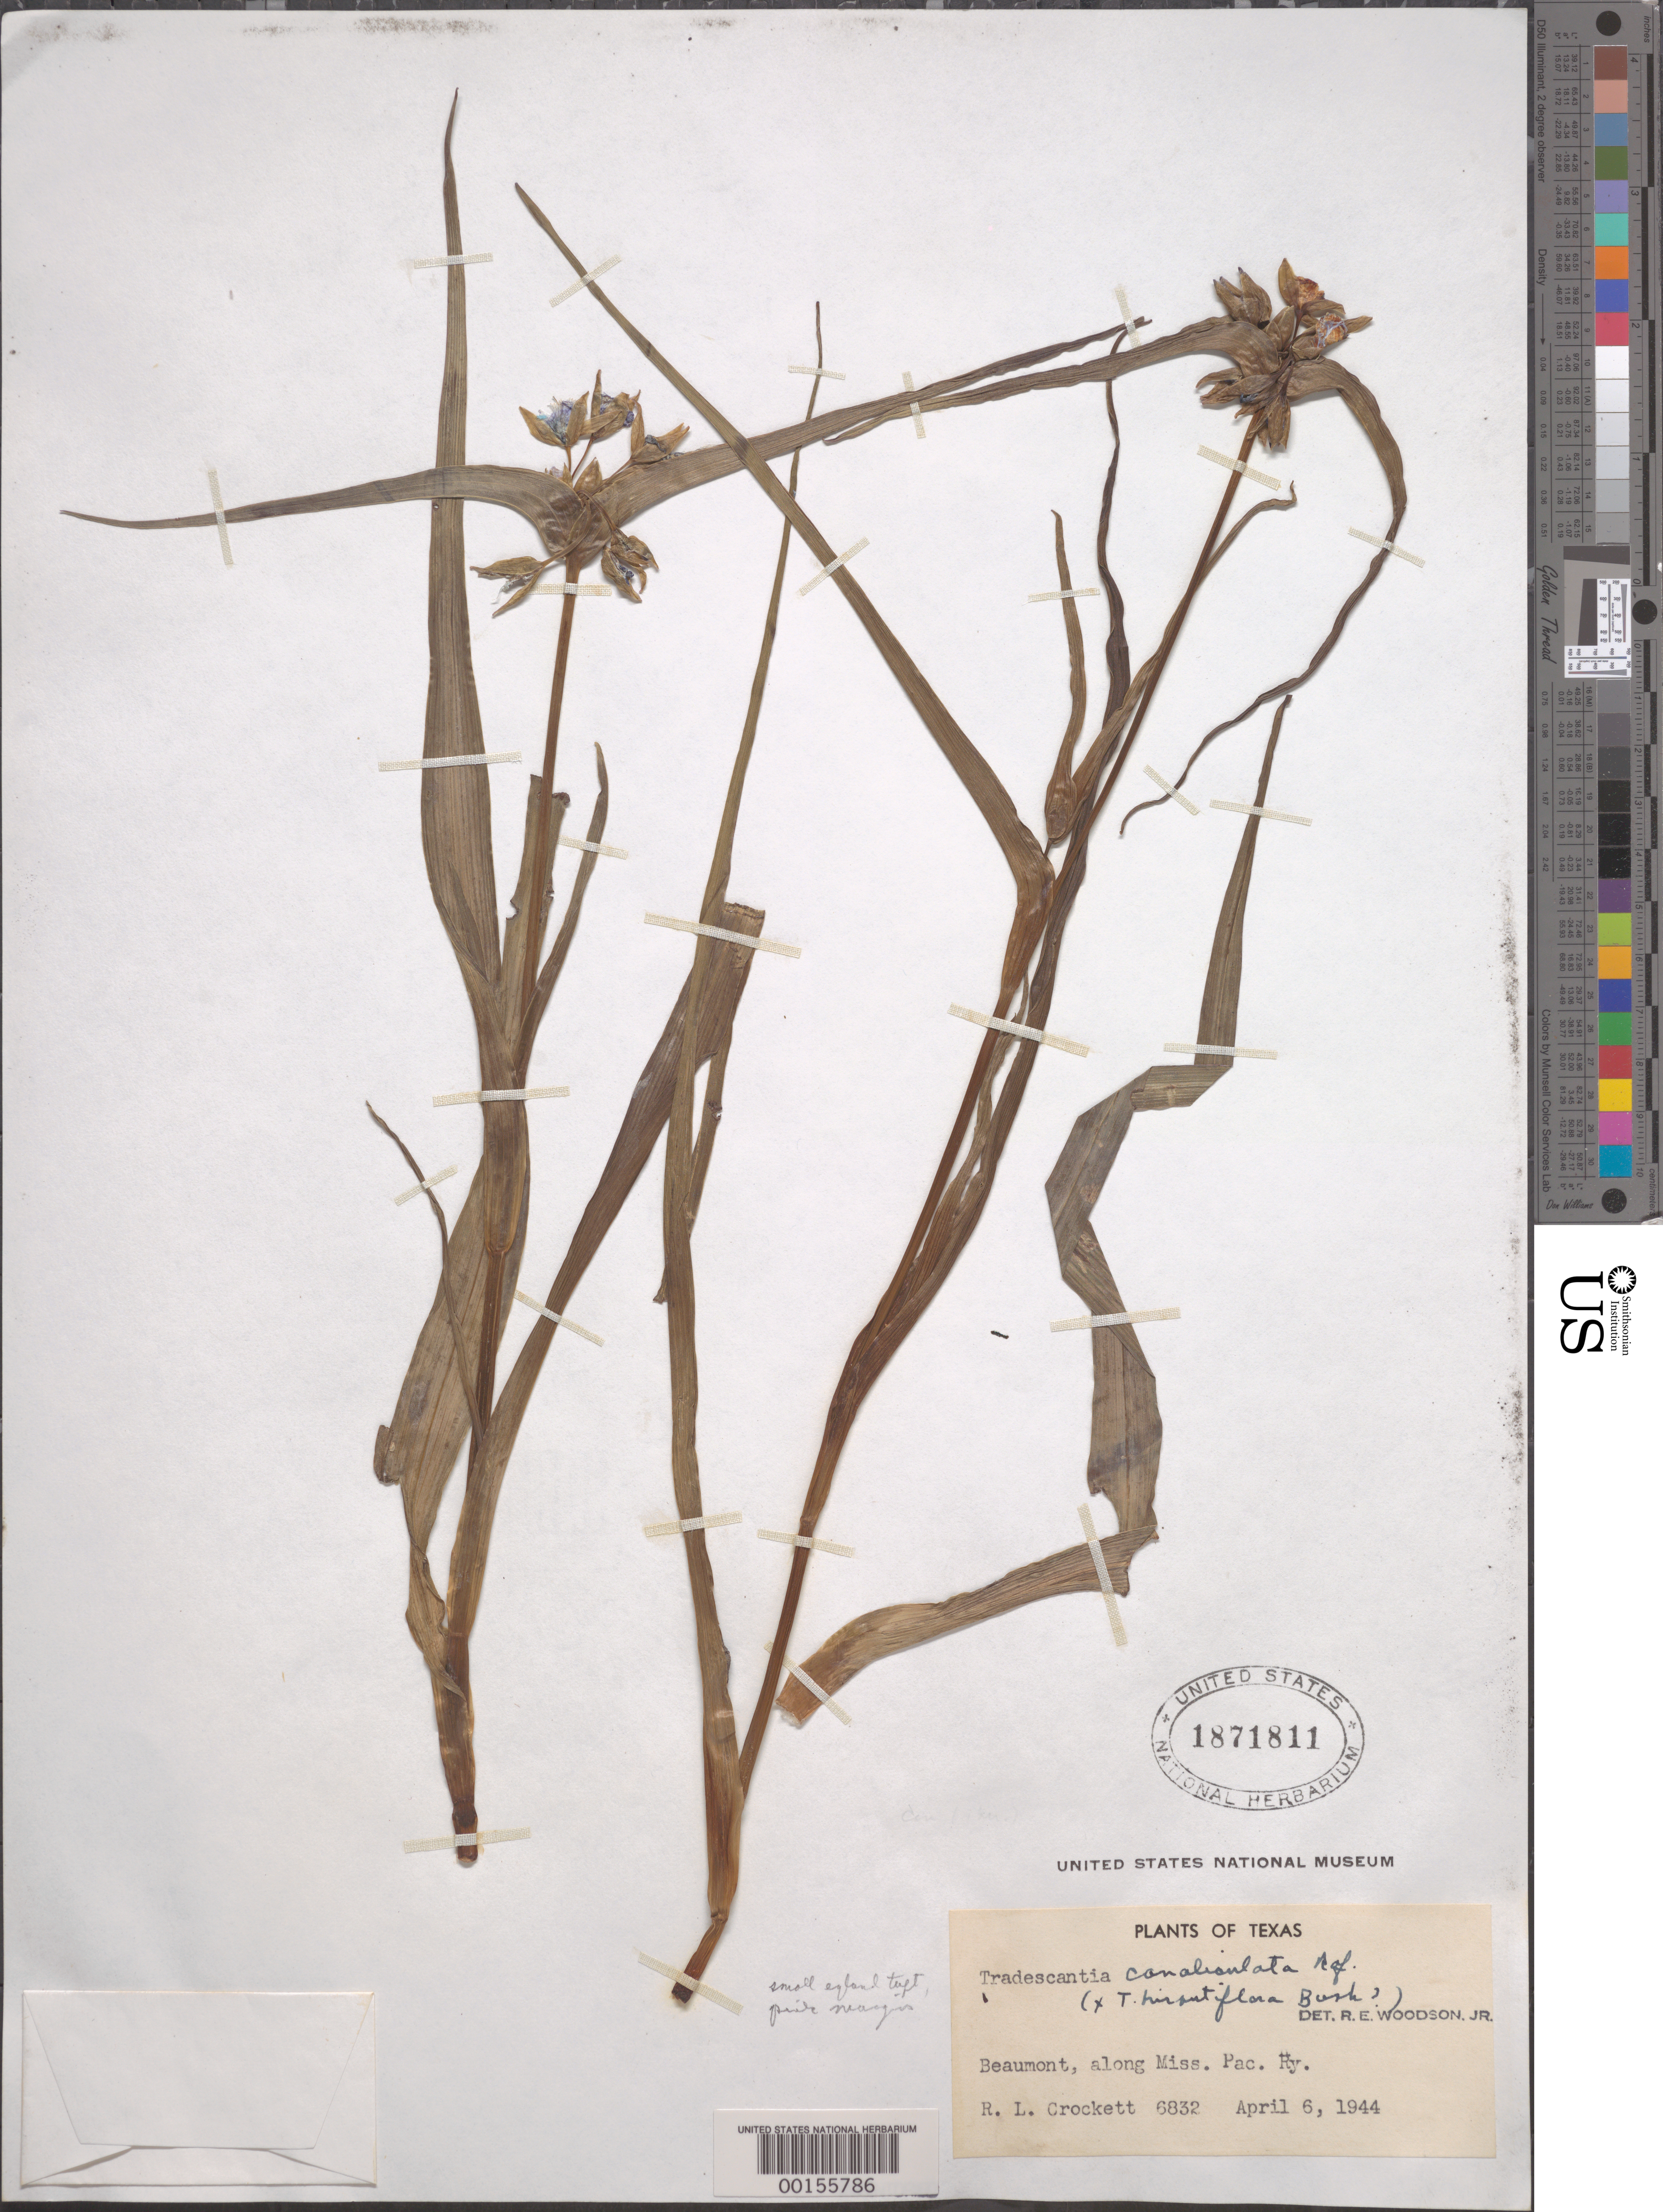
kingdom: Plantae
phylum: Tracheophyta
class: Liliopsida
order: Commelinales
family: Commelinaceae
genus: Tradescantia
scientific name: Tradescantia ohiensis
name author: Raf.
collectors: R. Crockett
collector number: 6832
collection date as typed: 06 Apr 1944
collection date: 1944-04-06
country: United States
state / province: Texas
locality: Beaumont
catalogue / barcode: US 1871811